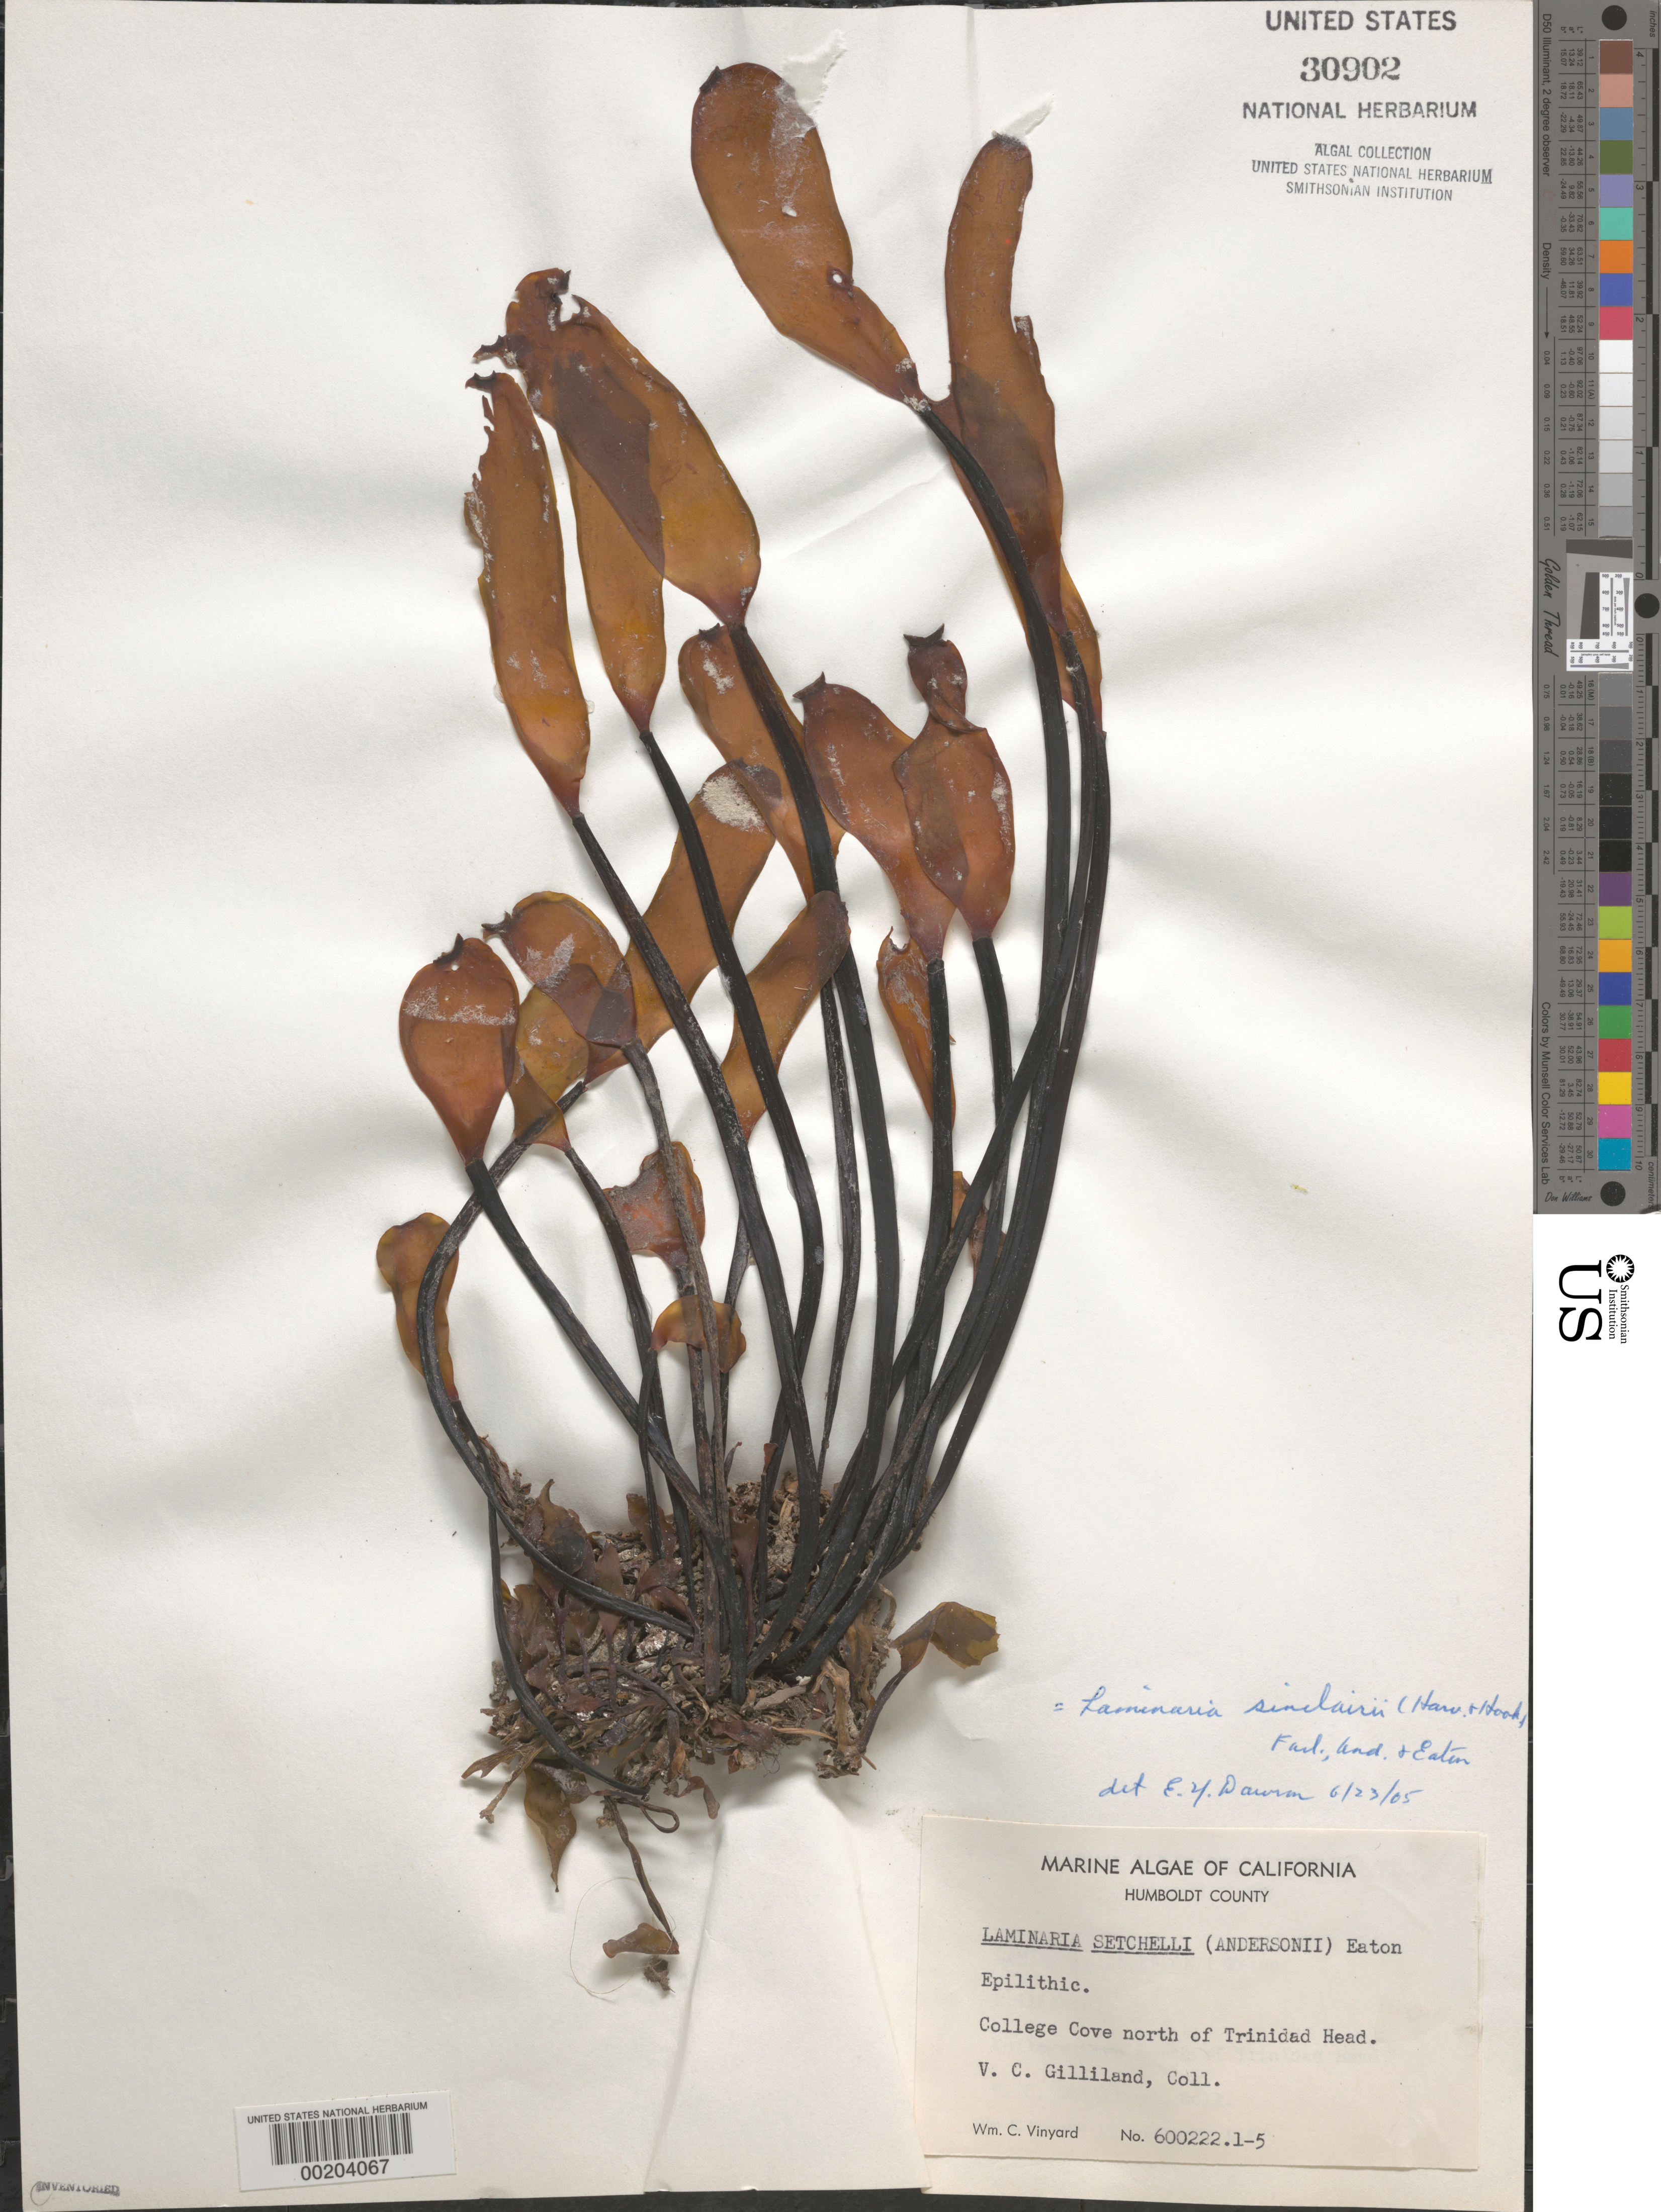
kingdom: Chromista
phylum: Ochrophyta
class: Phaeophyceae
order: Laminariales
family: Laminariaceae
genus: Laminaria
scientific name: Laminaria sinclairii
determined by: Dawson, E. Y.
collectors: V. Gilliland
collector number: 600222.1-5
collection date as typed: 22 Feb 1960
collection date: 1960-02-22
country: United States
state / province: California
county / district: Humboldt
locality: College Cove, north of Trinidad Head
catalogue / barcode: US 30902